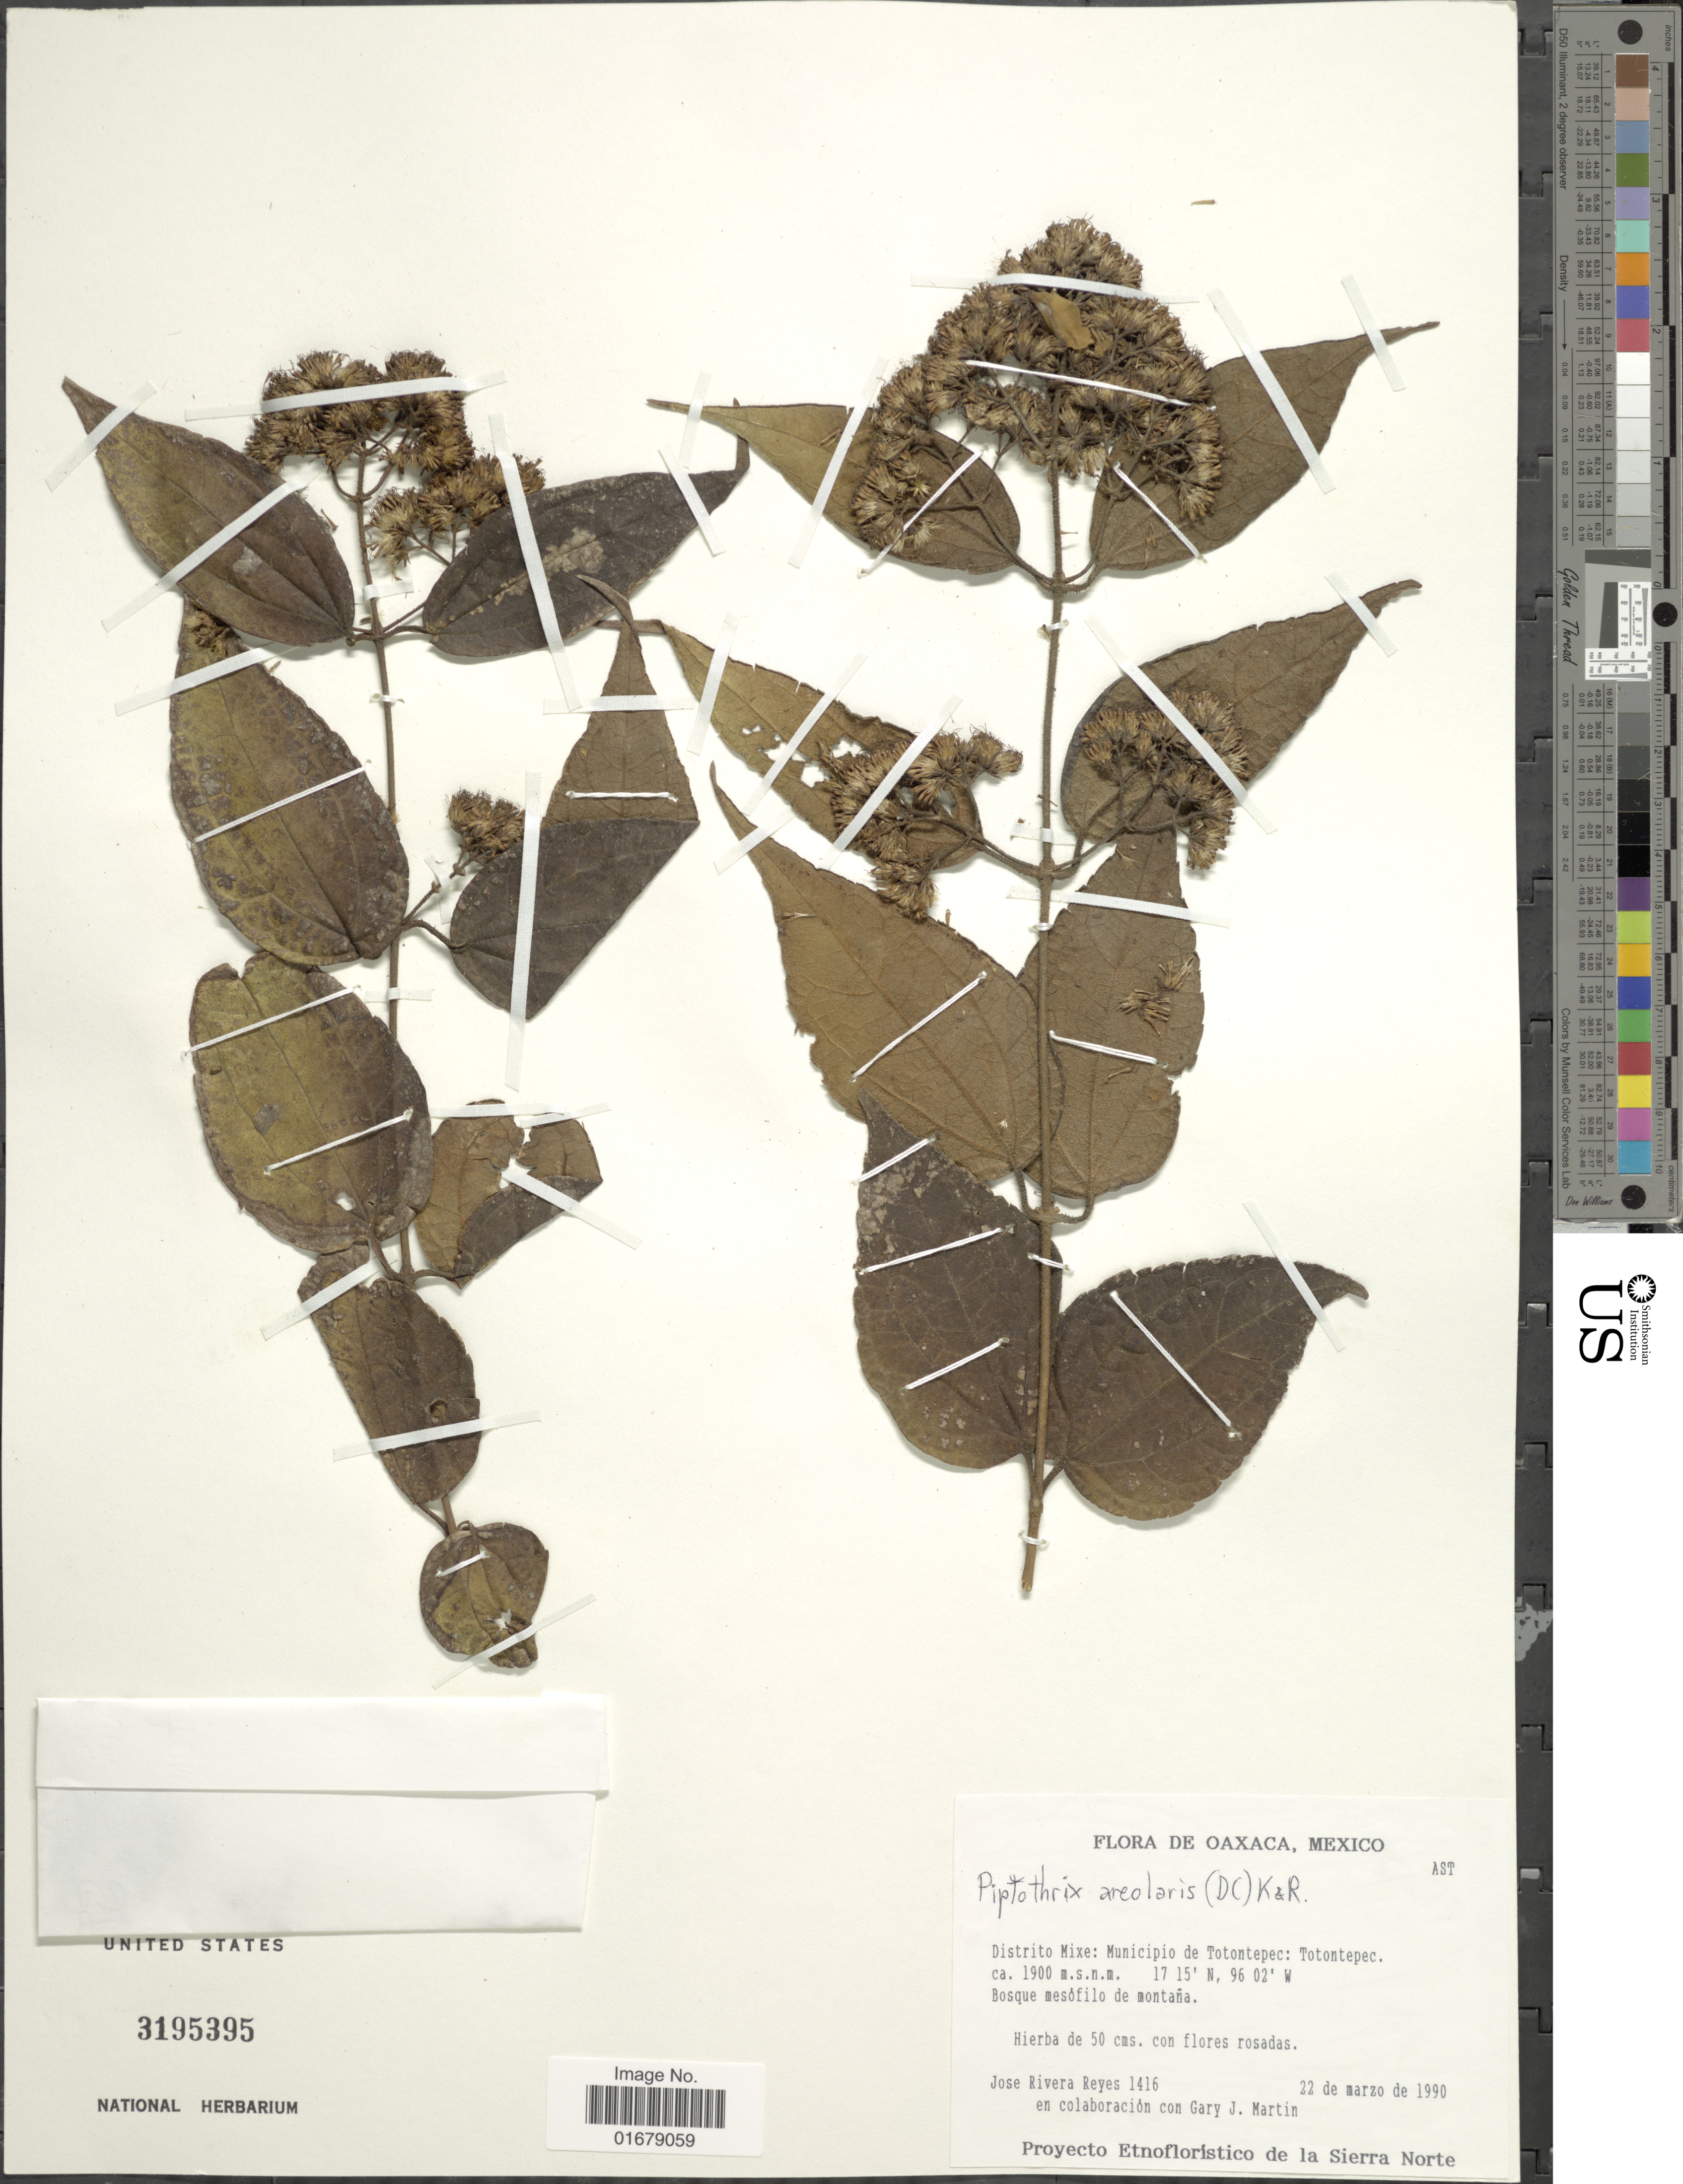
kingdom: Plantae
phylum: Tracheophyta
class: Magnoliopsida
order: Asterales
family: Asteraceae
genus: Piptothrix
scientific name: Piptothrix areolaris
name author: (DC.) R.M. King & H. Rob.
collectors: J. Reyes & G. J. Martin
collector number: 1416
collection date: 1990-03-22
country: Mexico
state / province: Oaxaca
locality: Oaxaca, Mexico. Distrito Mixe: Municipio de Totontepec: Totontepec, bosque mesofilo de montana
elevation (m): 1900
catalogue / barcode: US 3195395